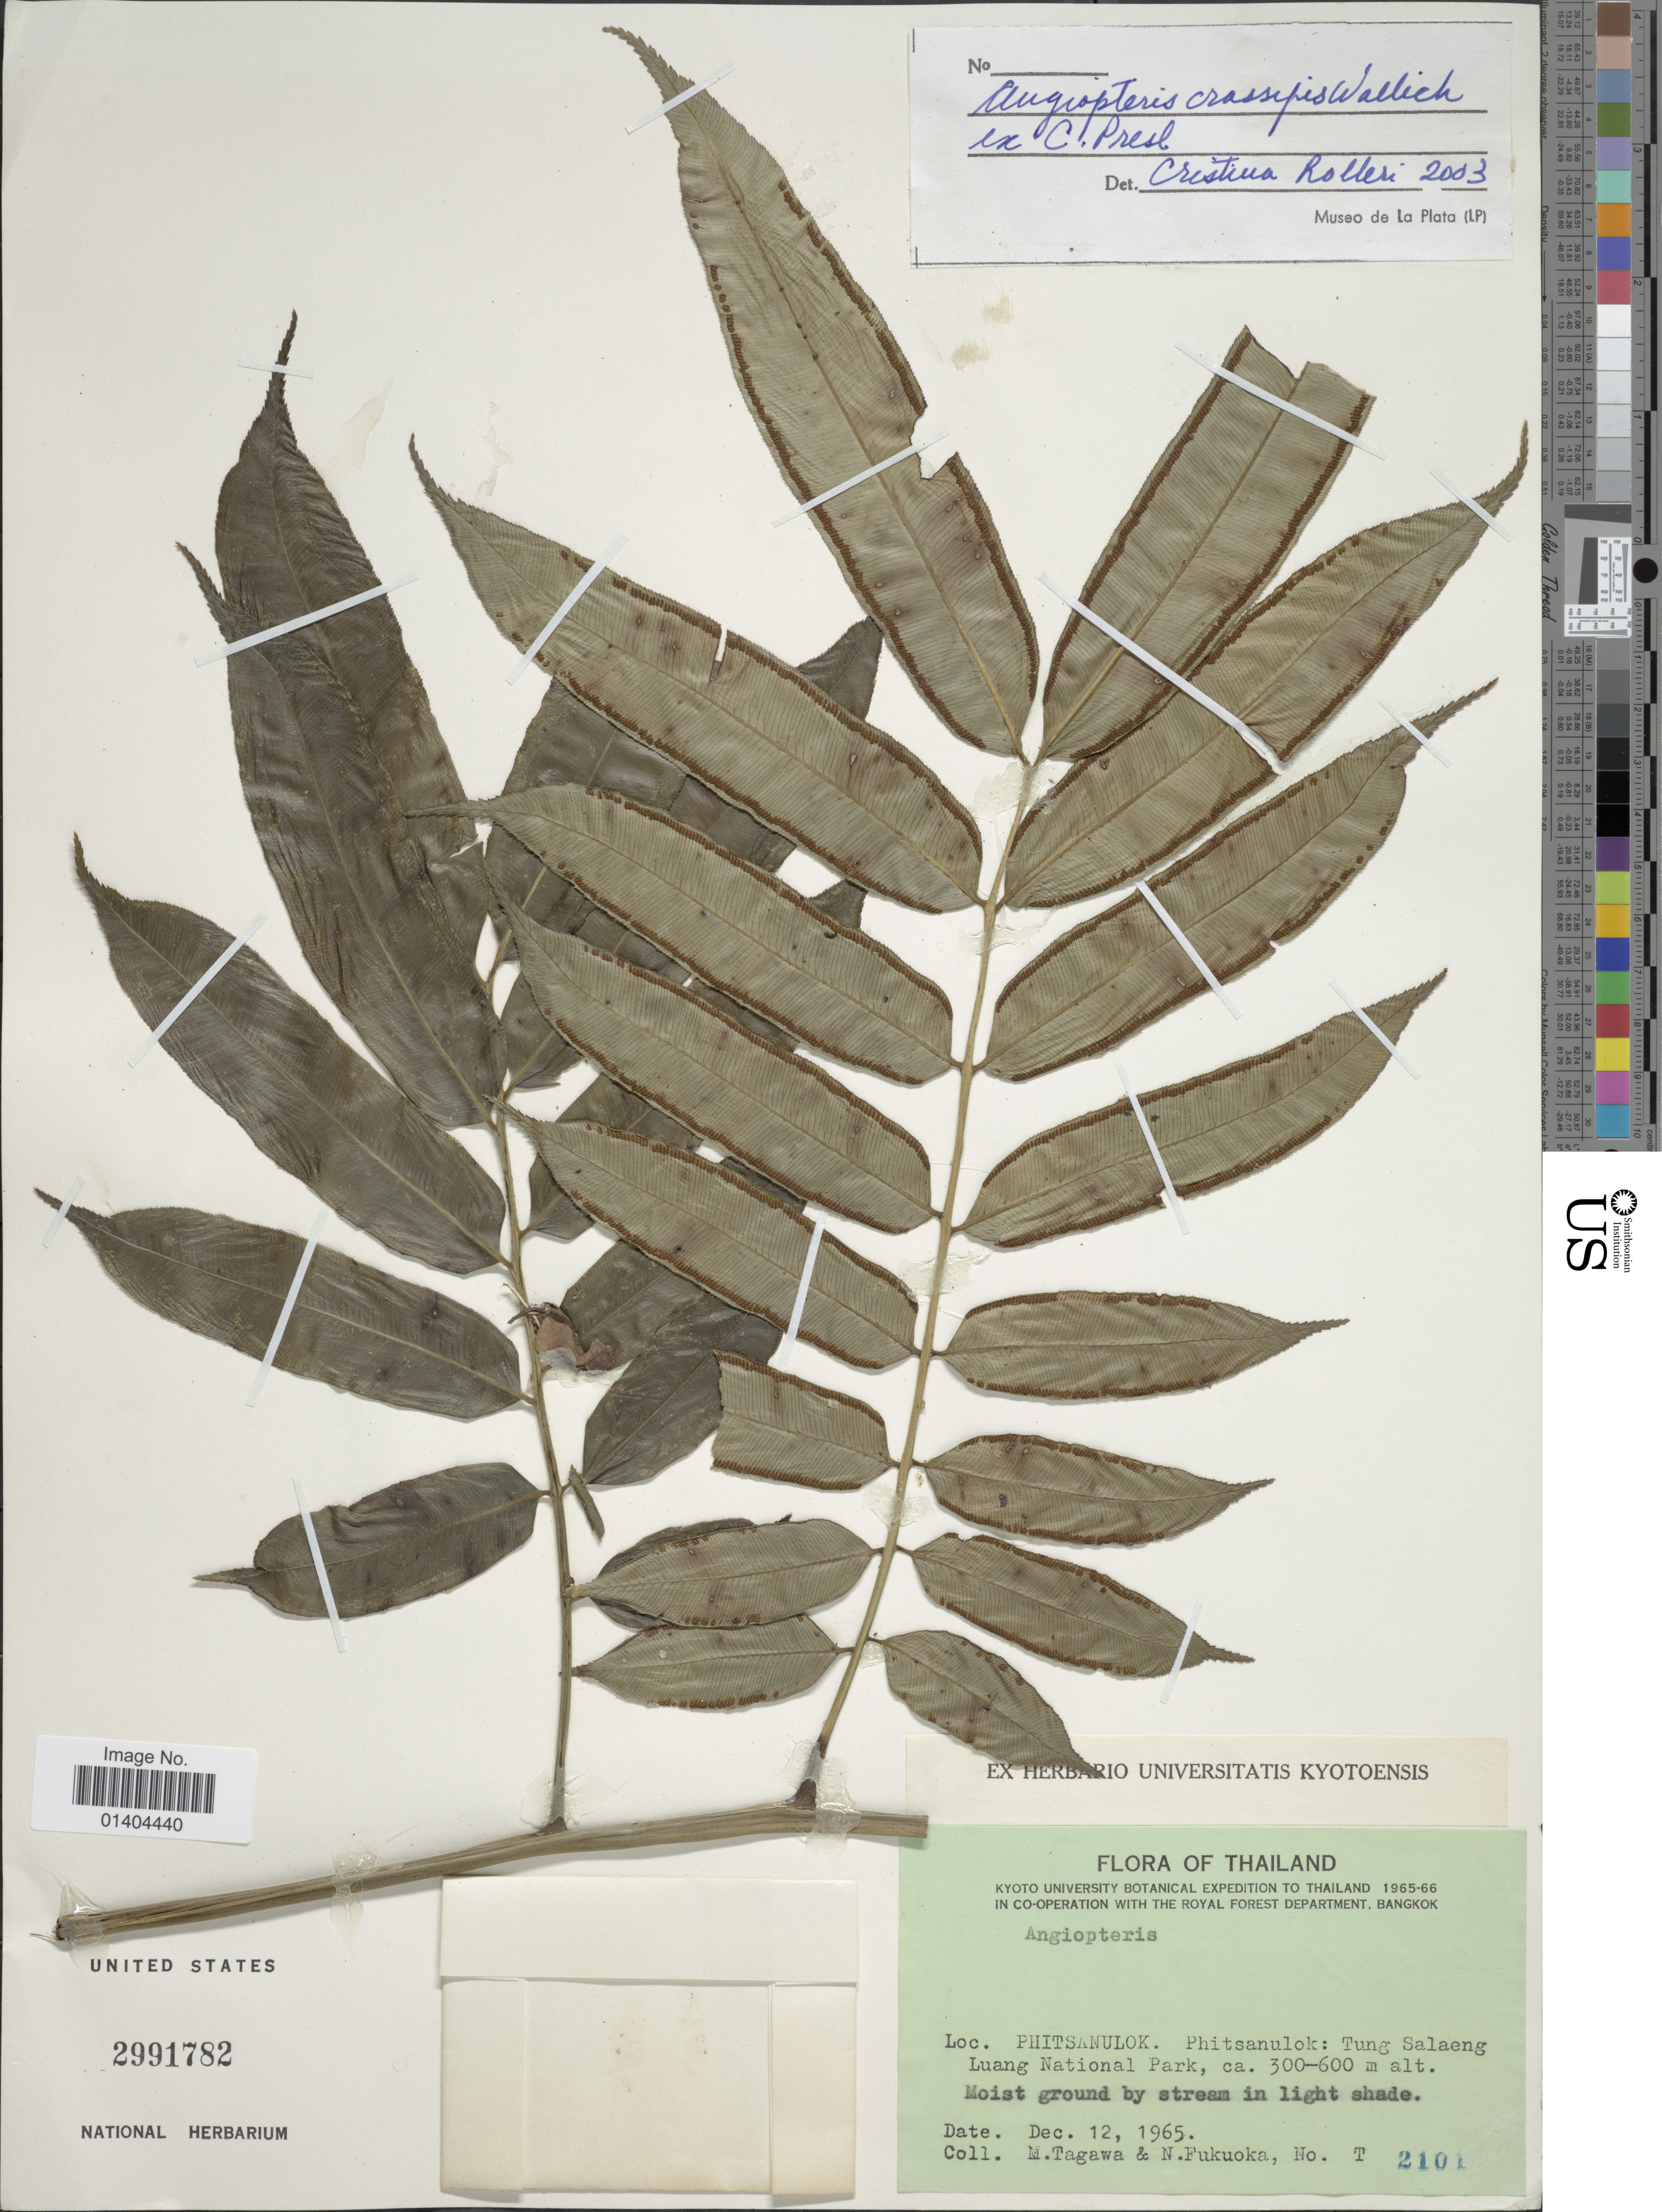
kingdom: Plantae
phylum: Tracheophyta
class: Polypodiopsida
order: Marattiales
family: Marattiaceae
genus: Angiopteris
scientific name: Angiopteris crassipes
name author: Wall. ex C. Presl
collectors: M. Tagawa & N. Fukuoka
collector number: T2101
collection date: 1965-12-12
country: Thailand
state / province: Phitsanulok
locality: Phitsanulok: Tung Salaeng Luang National Park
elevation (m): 300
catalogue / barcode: US 2991782